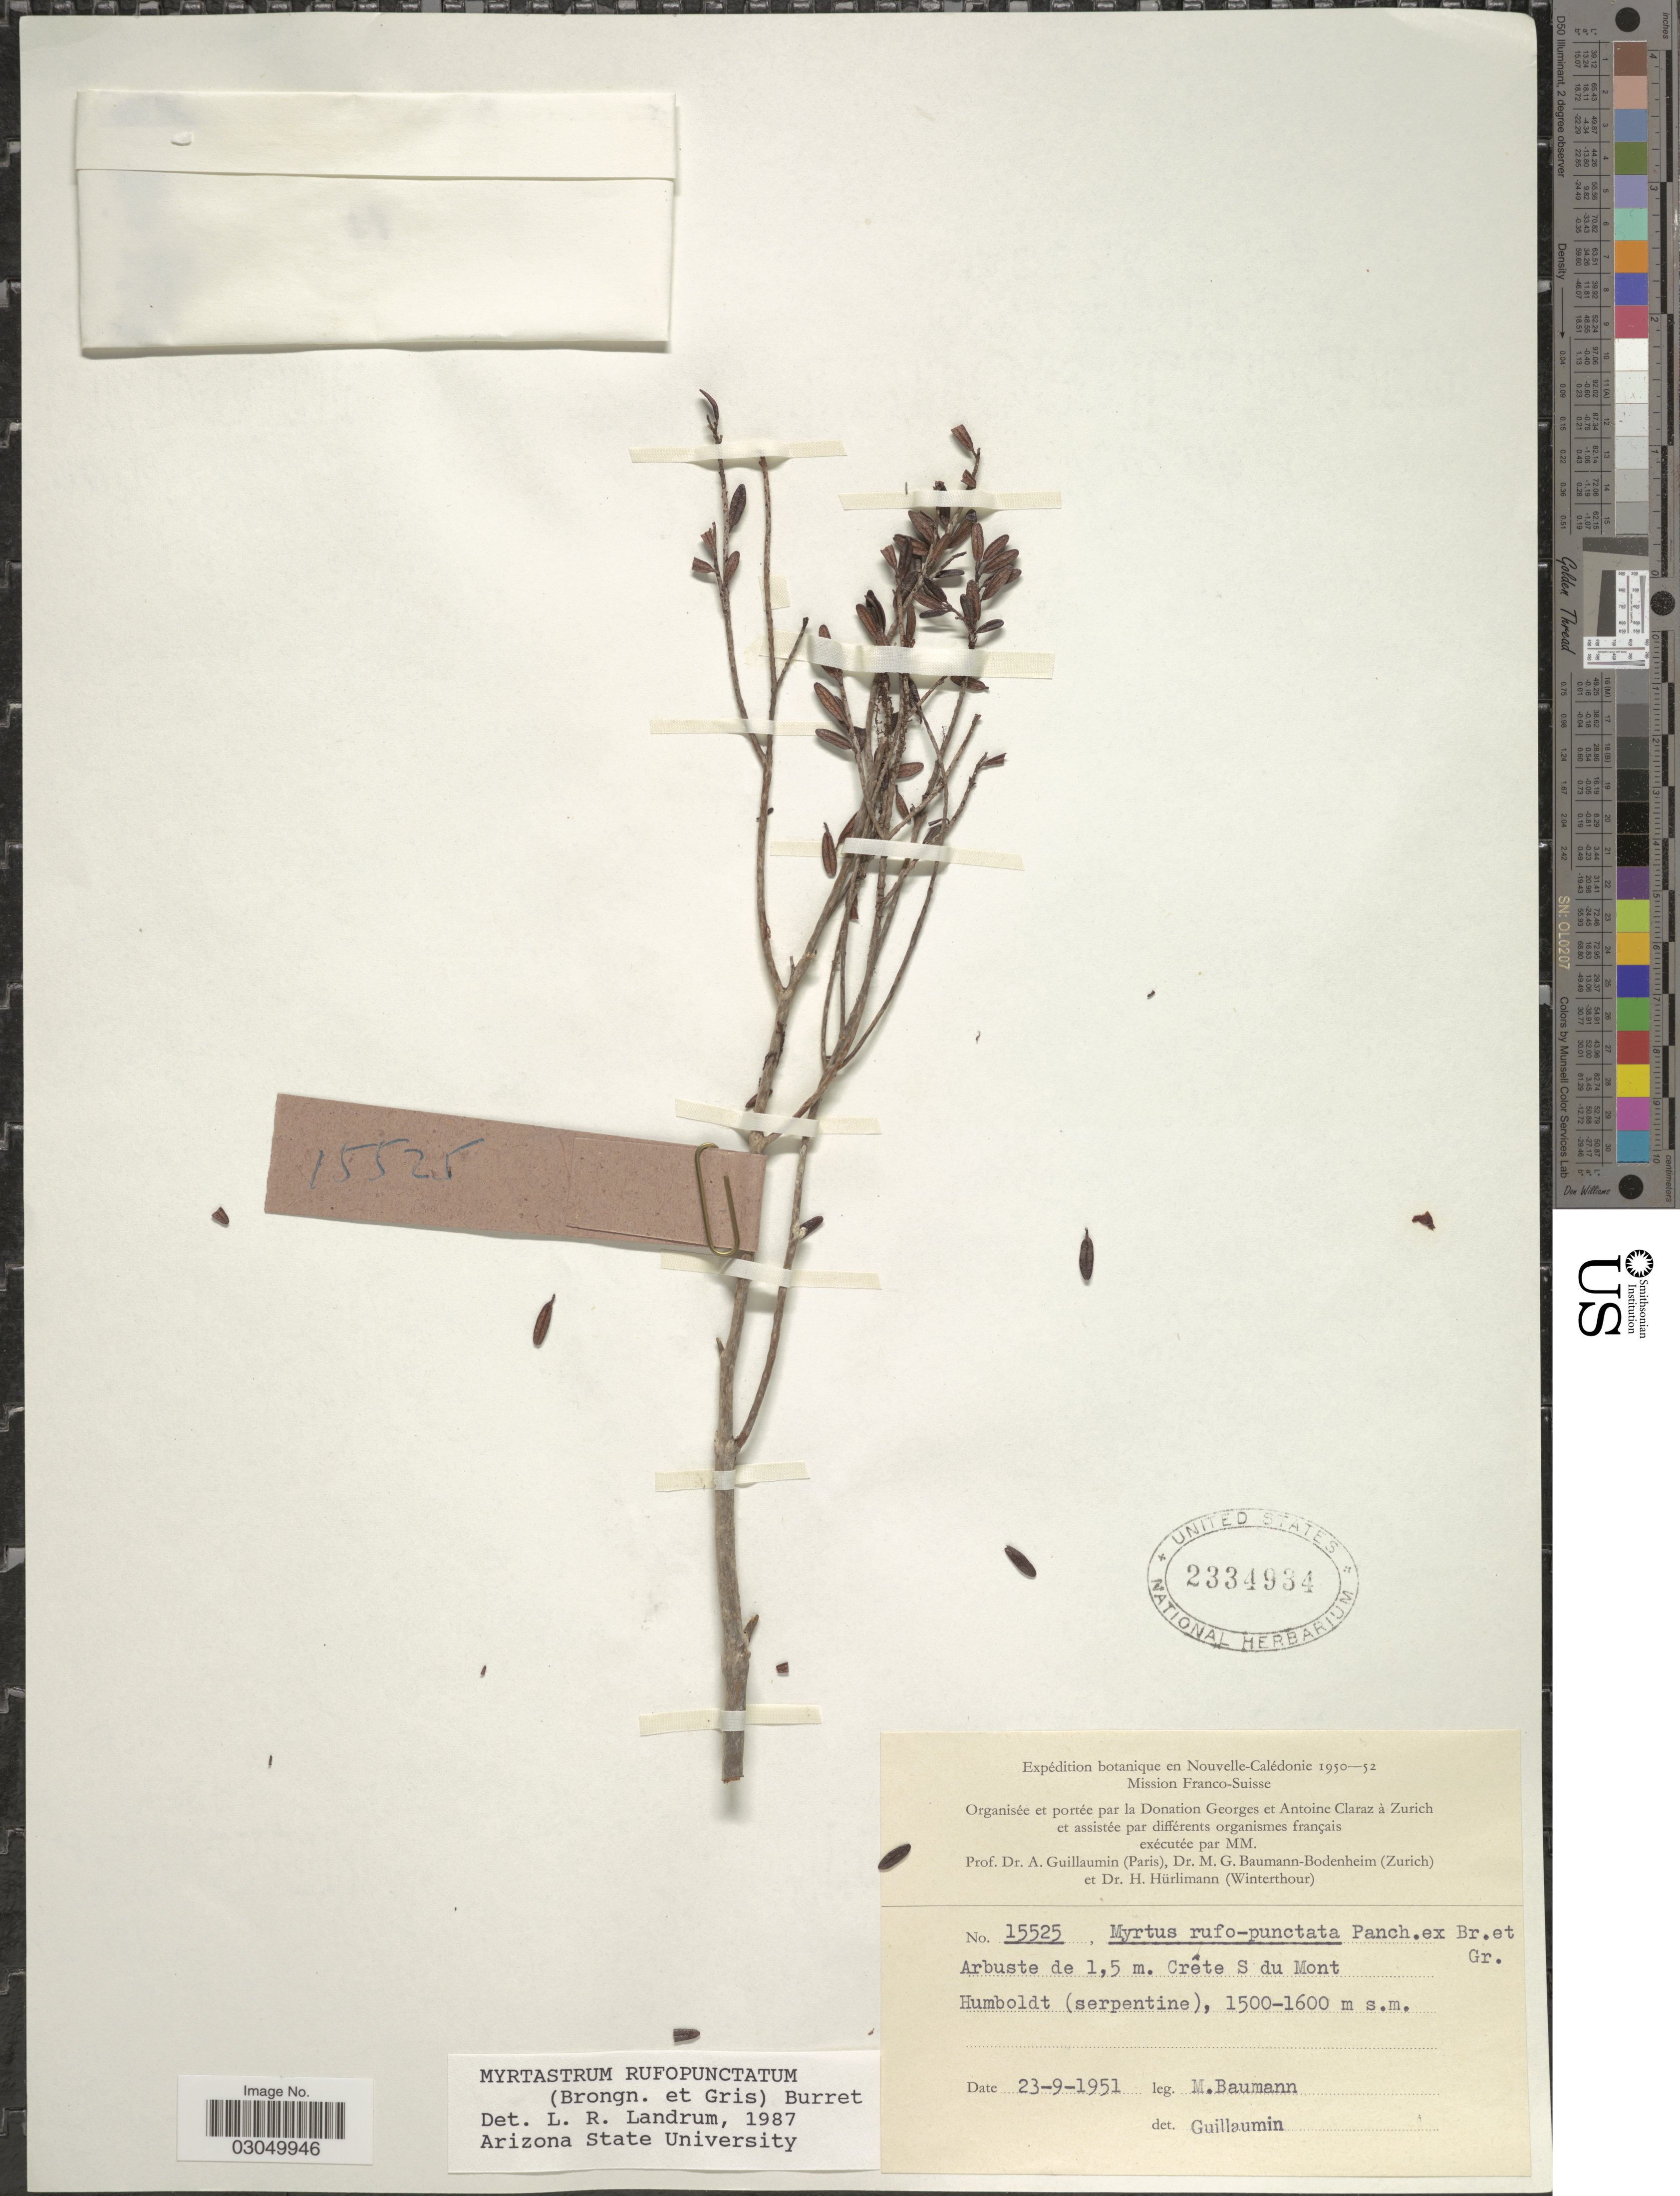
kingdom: Plantae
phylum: Tracheophyta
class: Magnoliopsida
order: Myrtales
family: Myrtaceae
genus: Myrtastrum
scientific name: Myrtastrum rufopunctatum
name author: (Pancher ex Brongn. & Gris) Burret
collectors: M. Baumann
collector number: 15525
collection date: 1951-09-23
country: New Caledonia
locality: En Nouvelle-Calédonie. Crête S du Mont Humboldt (serpentine).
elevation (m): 1500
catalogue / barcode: US 2334934